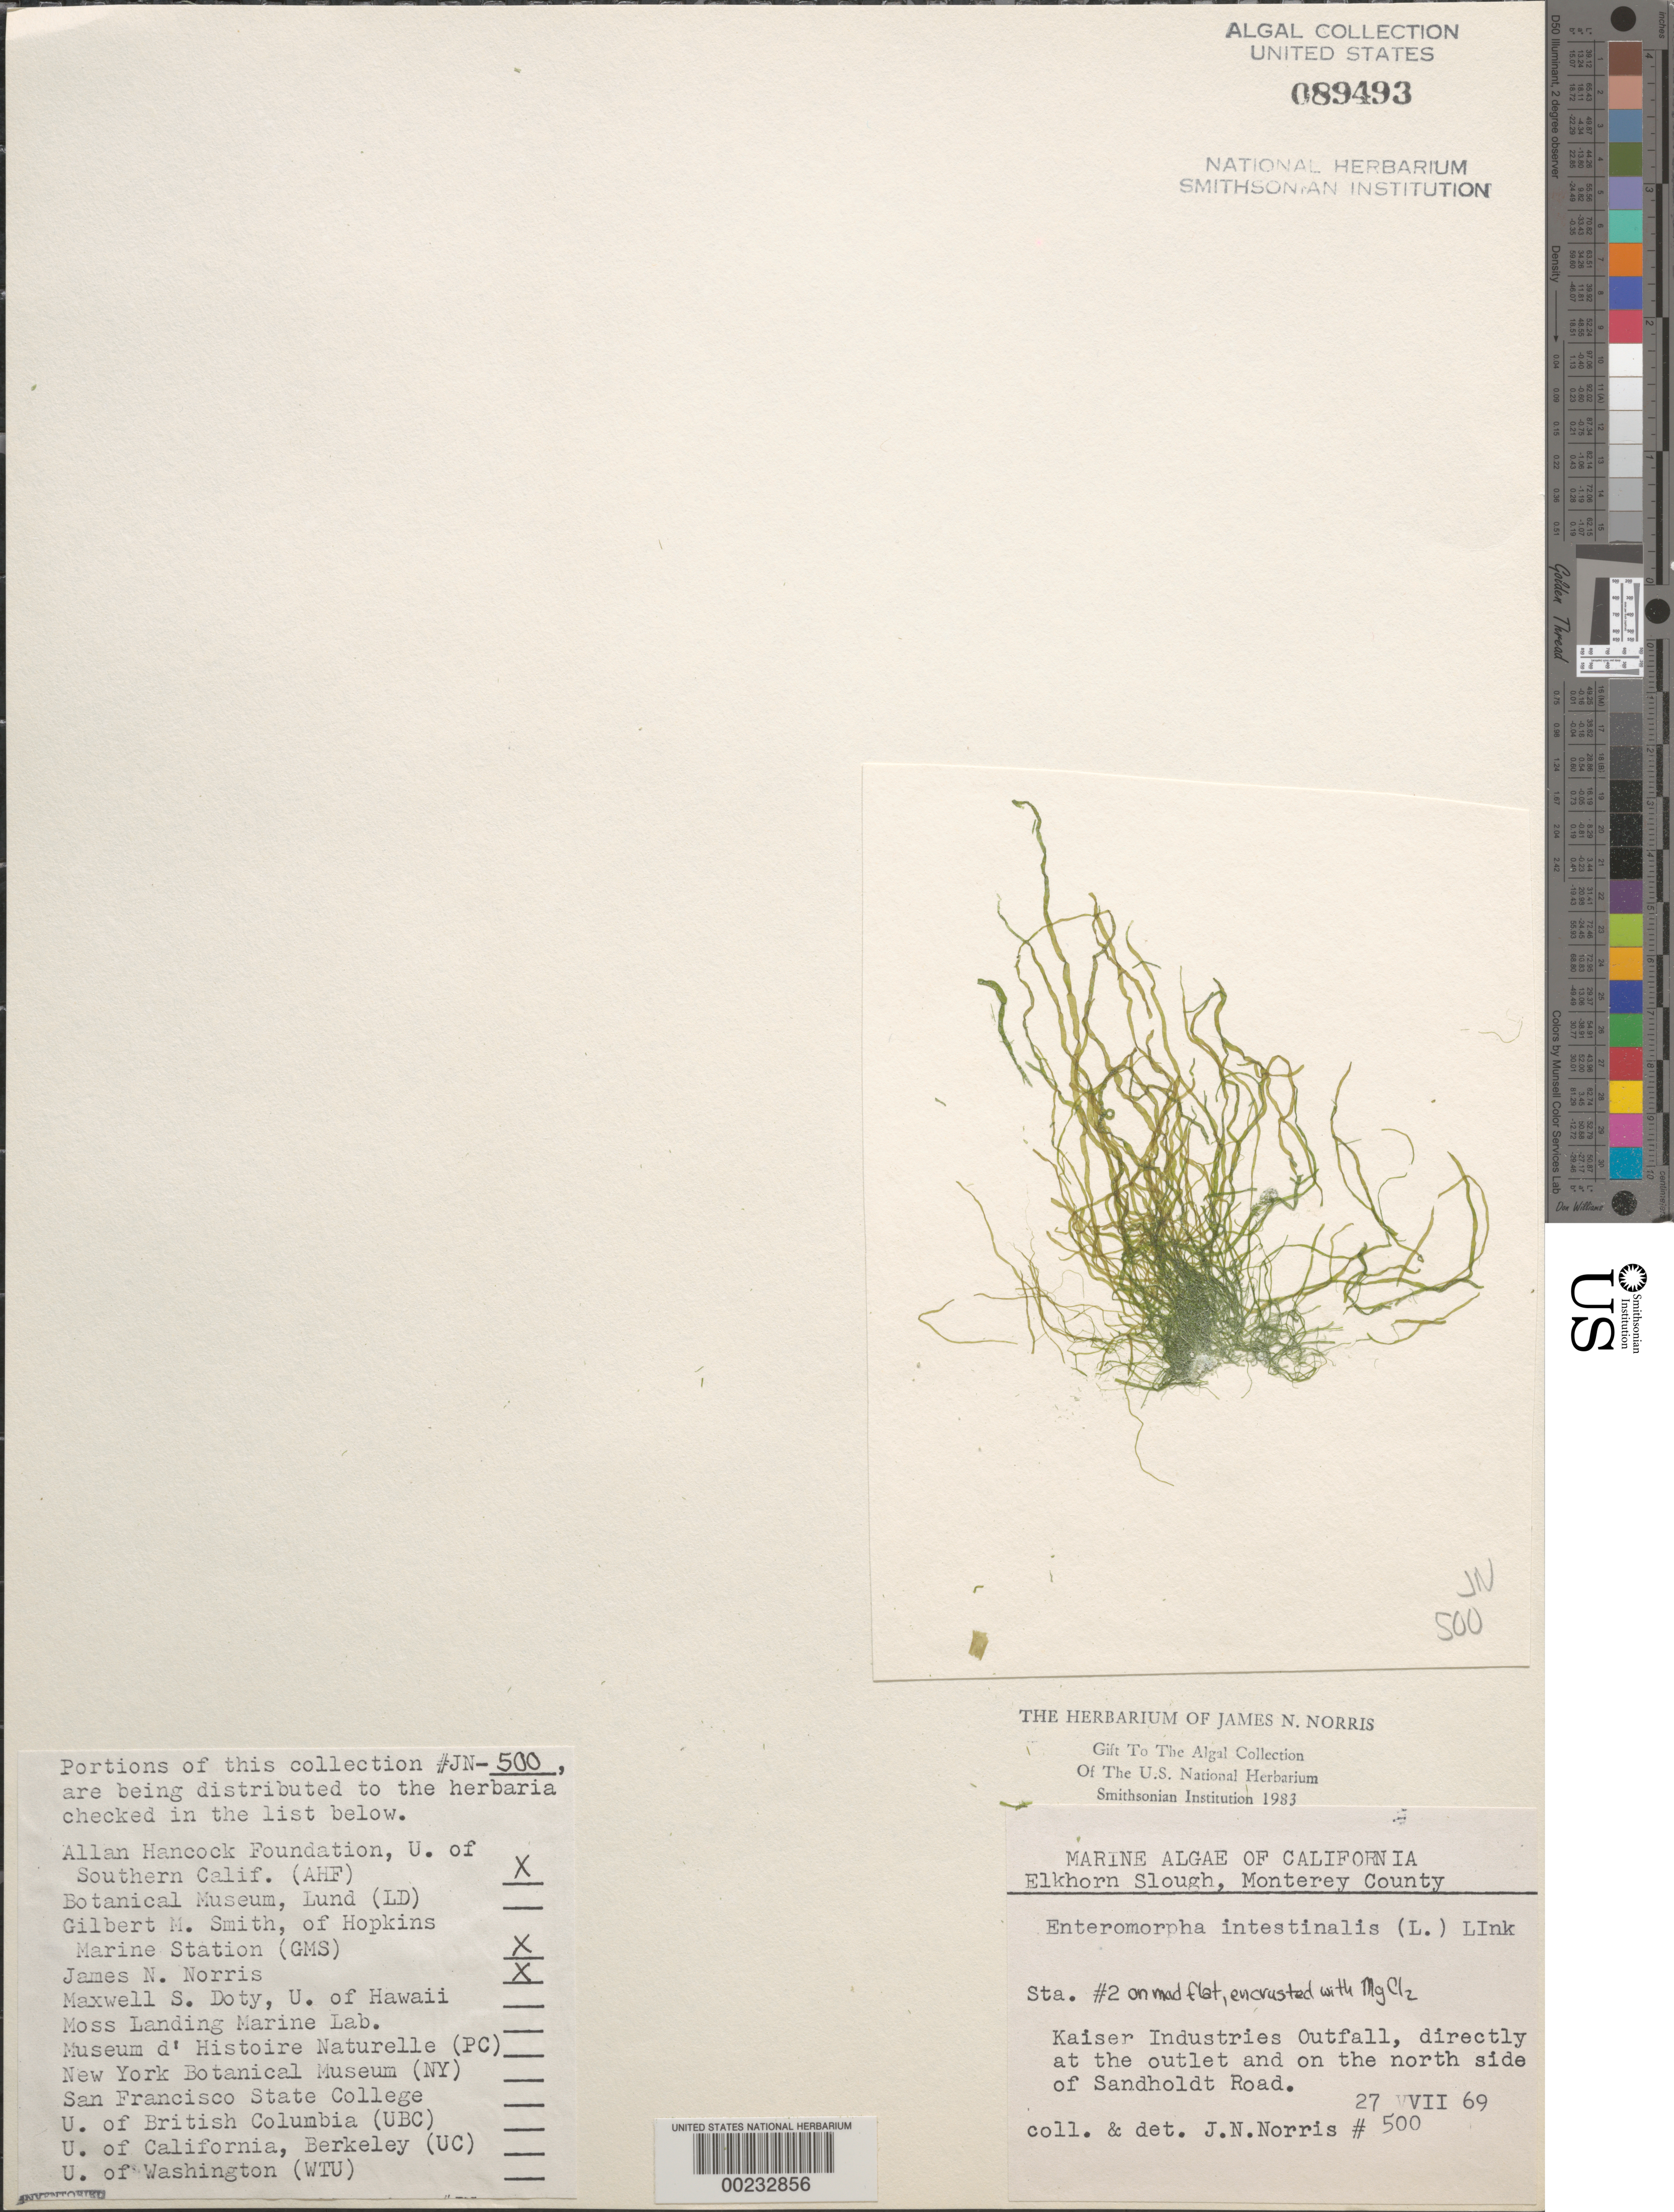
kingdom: Plantae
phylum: Chlorophyta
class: Ulvophyceae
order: Ulvales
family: Ulvaceae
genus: Ulva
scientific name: Ulva intestinalis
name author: L.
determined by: Algae name updating Project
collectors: J. N. Norris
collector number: JN-500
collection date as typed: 27 Jul 1969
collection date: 1969-07-27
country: United States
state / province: California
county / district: Monterey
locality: Elkhorn Slough, Kaiser Industries outfall, Sandholdt Road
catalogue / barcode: US 89493